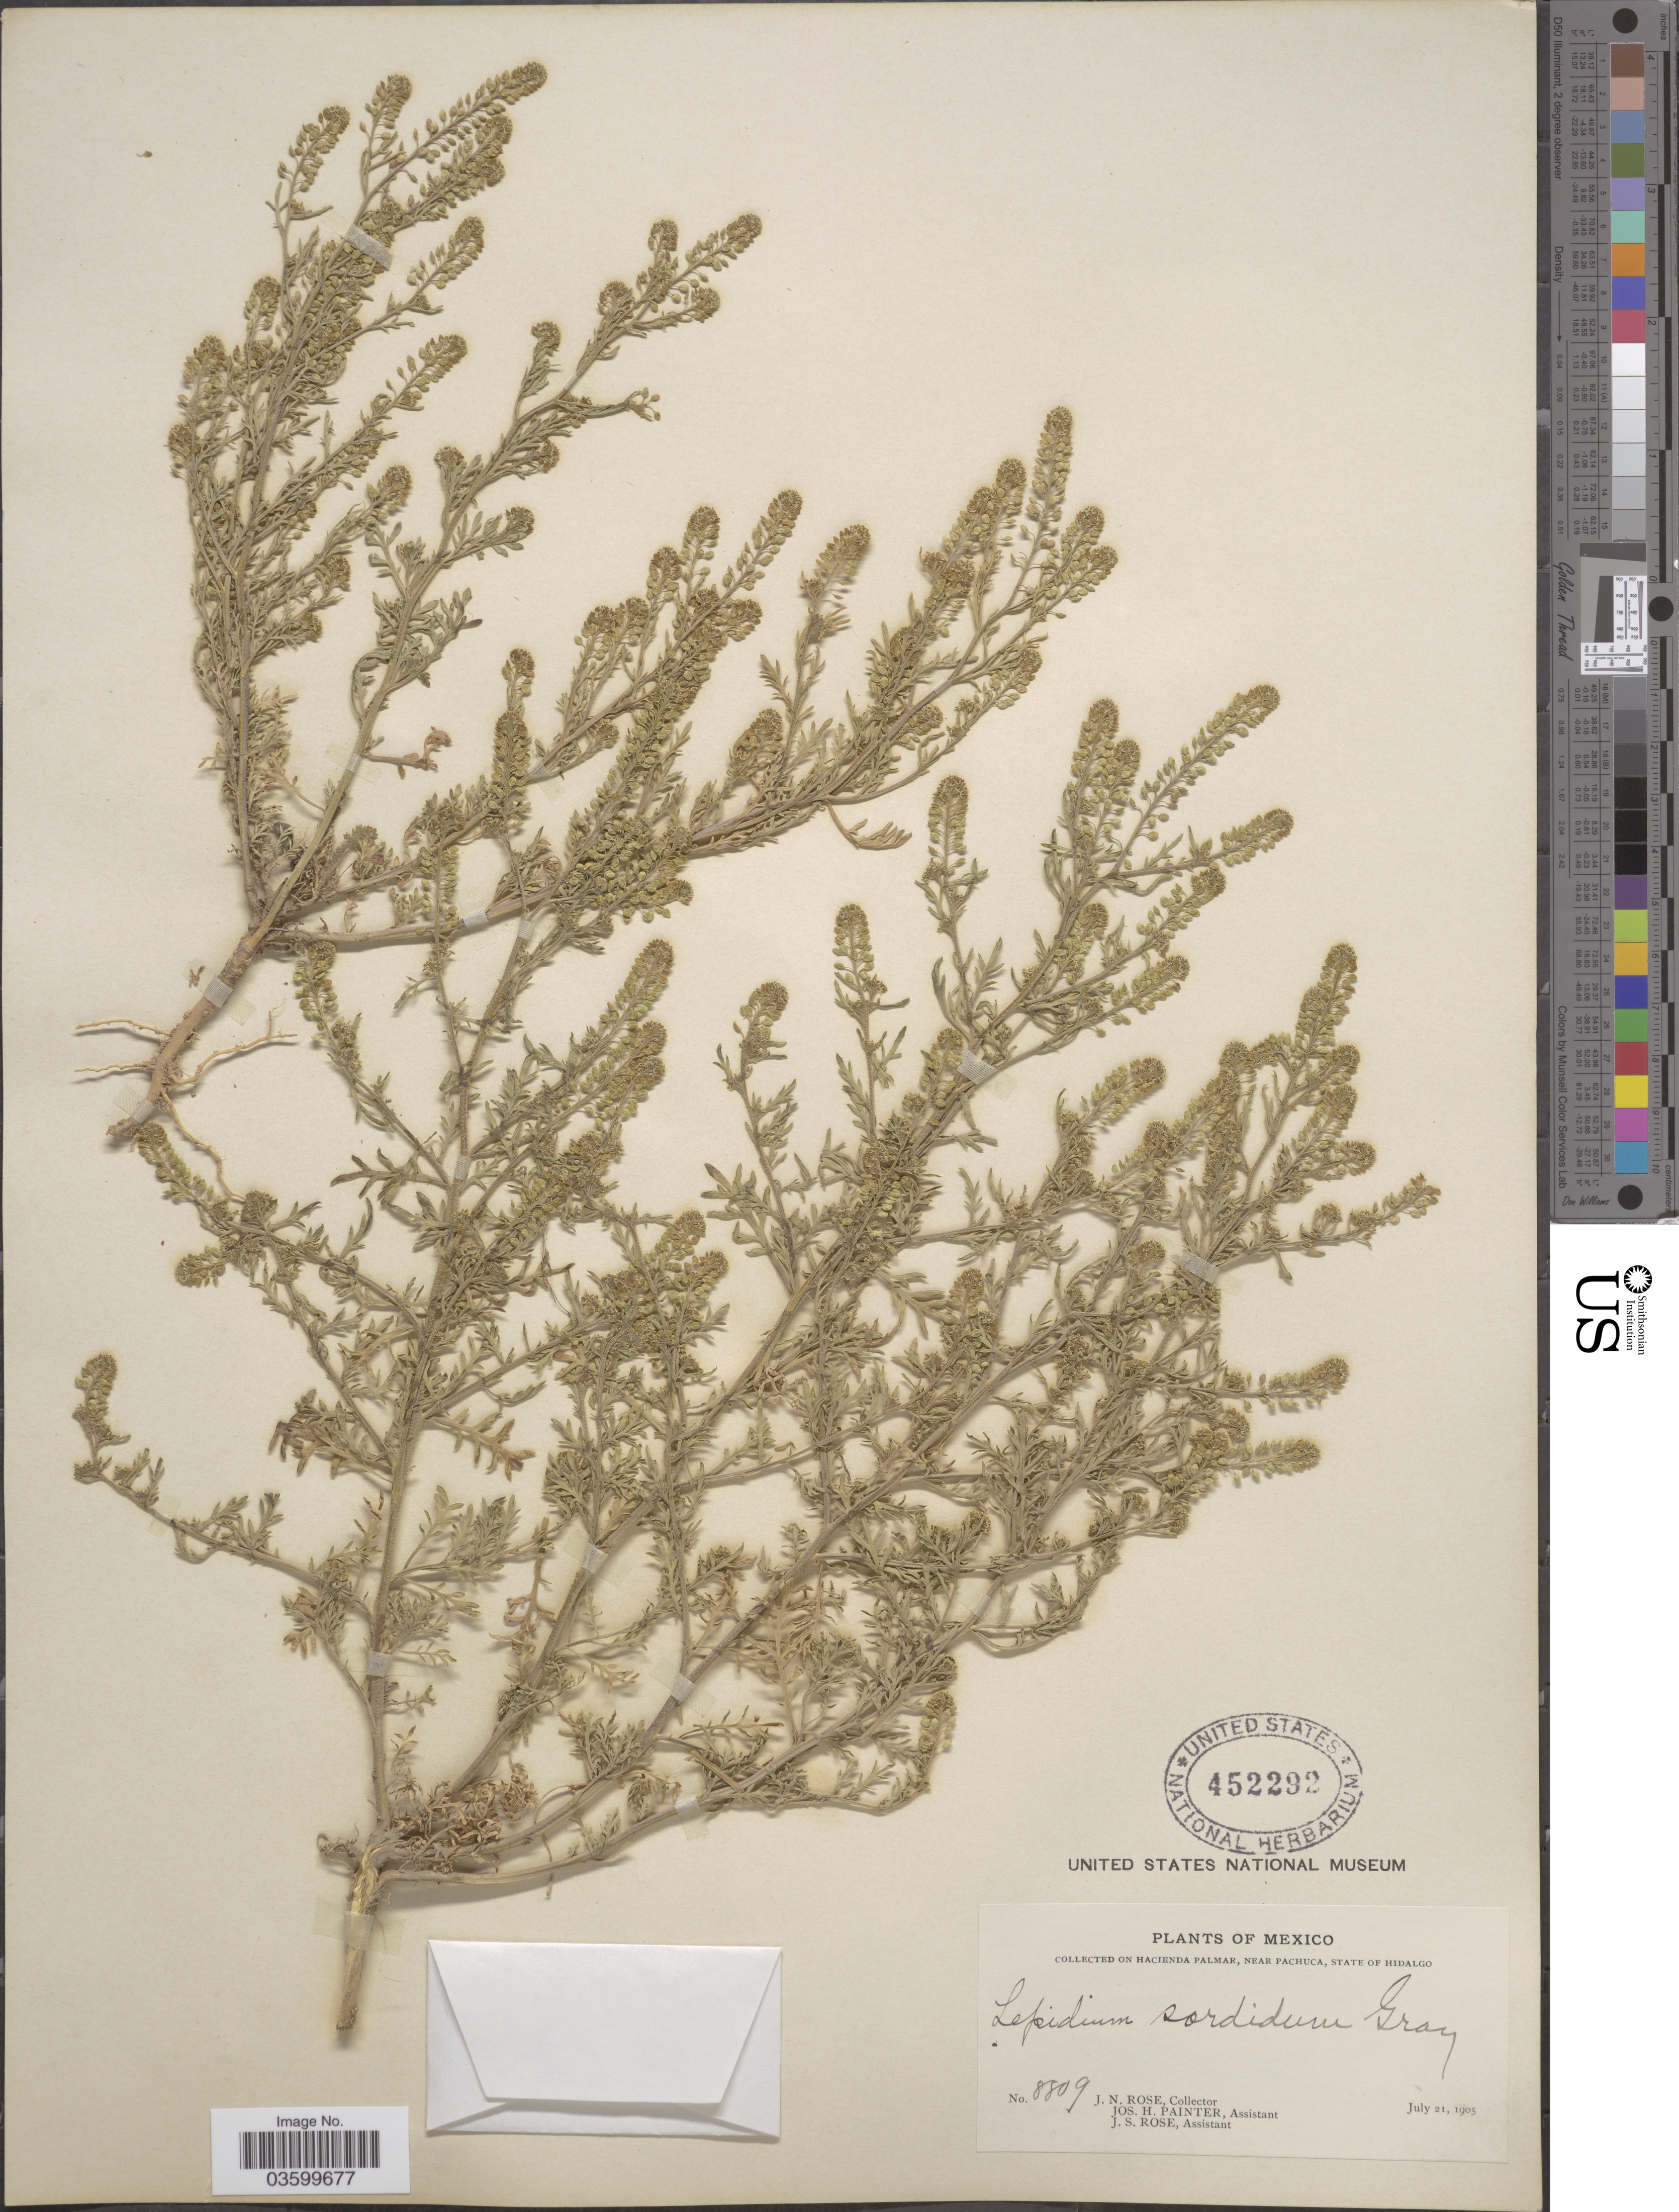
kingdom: Plantae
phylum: Tracheophyta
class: Magnoliopsida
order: Brassicales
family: Brassicaceae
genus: Lepidium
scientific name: Lepidium sordidum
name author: A. Gray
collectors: J. N. Rose, J. H. Painter & J. S. Rose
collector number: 8809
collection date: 1905-07-21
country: Mexico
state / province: Hidalgo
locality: Hacienda Palmar, near Pachuca.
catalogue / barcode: US 452292